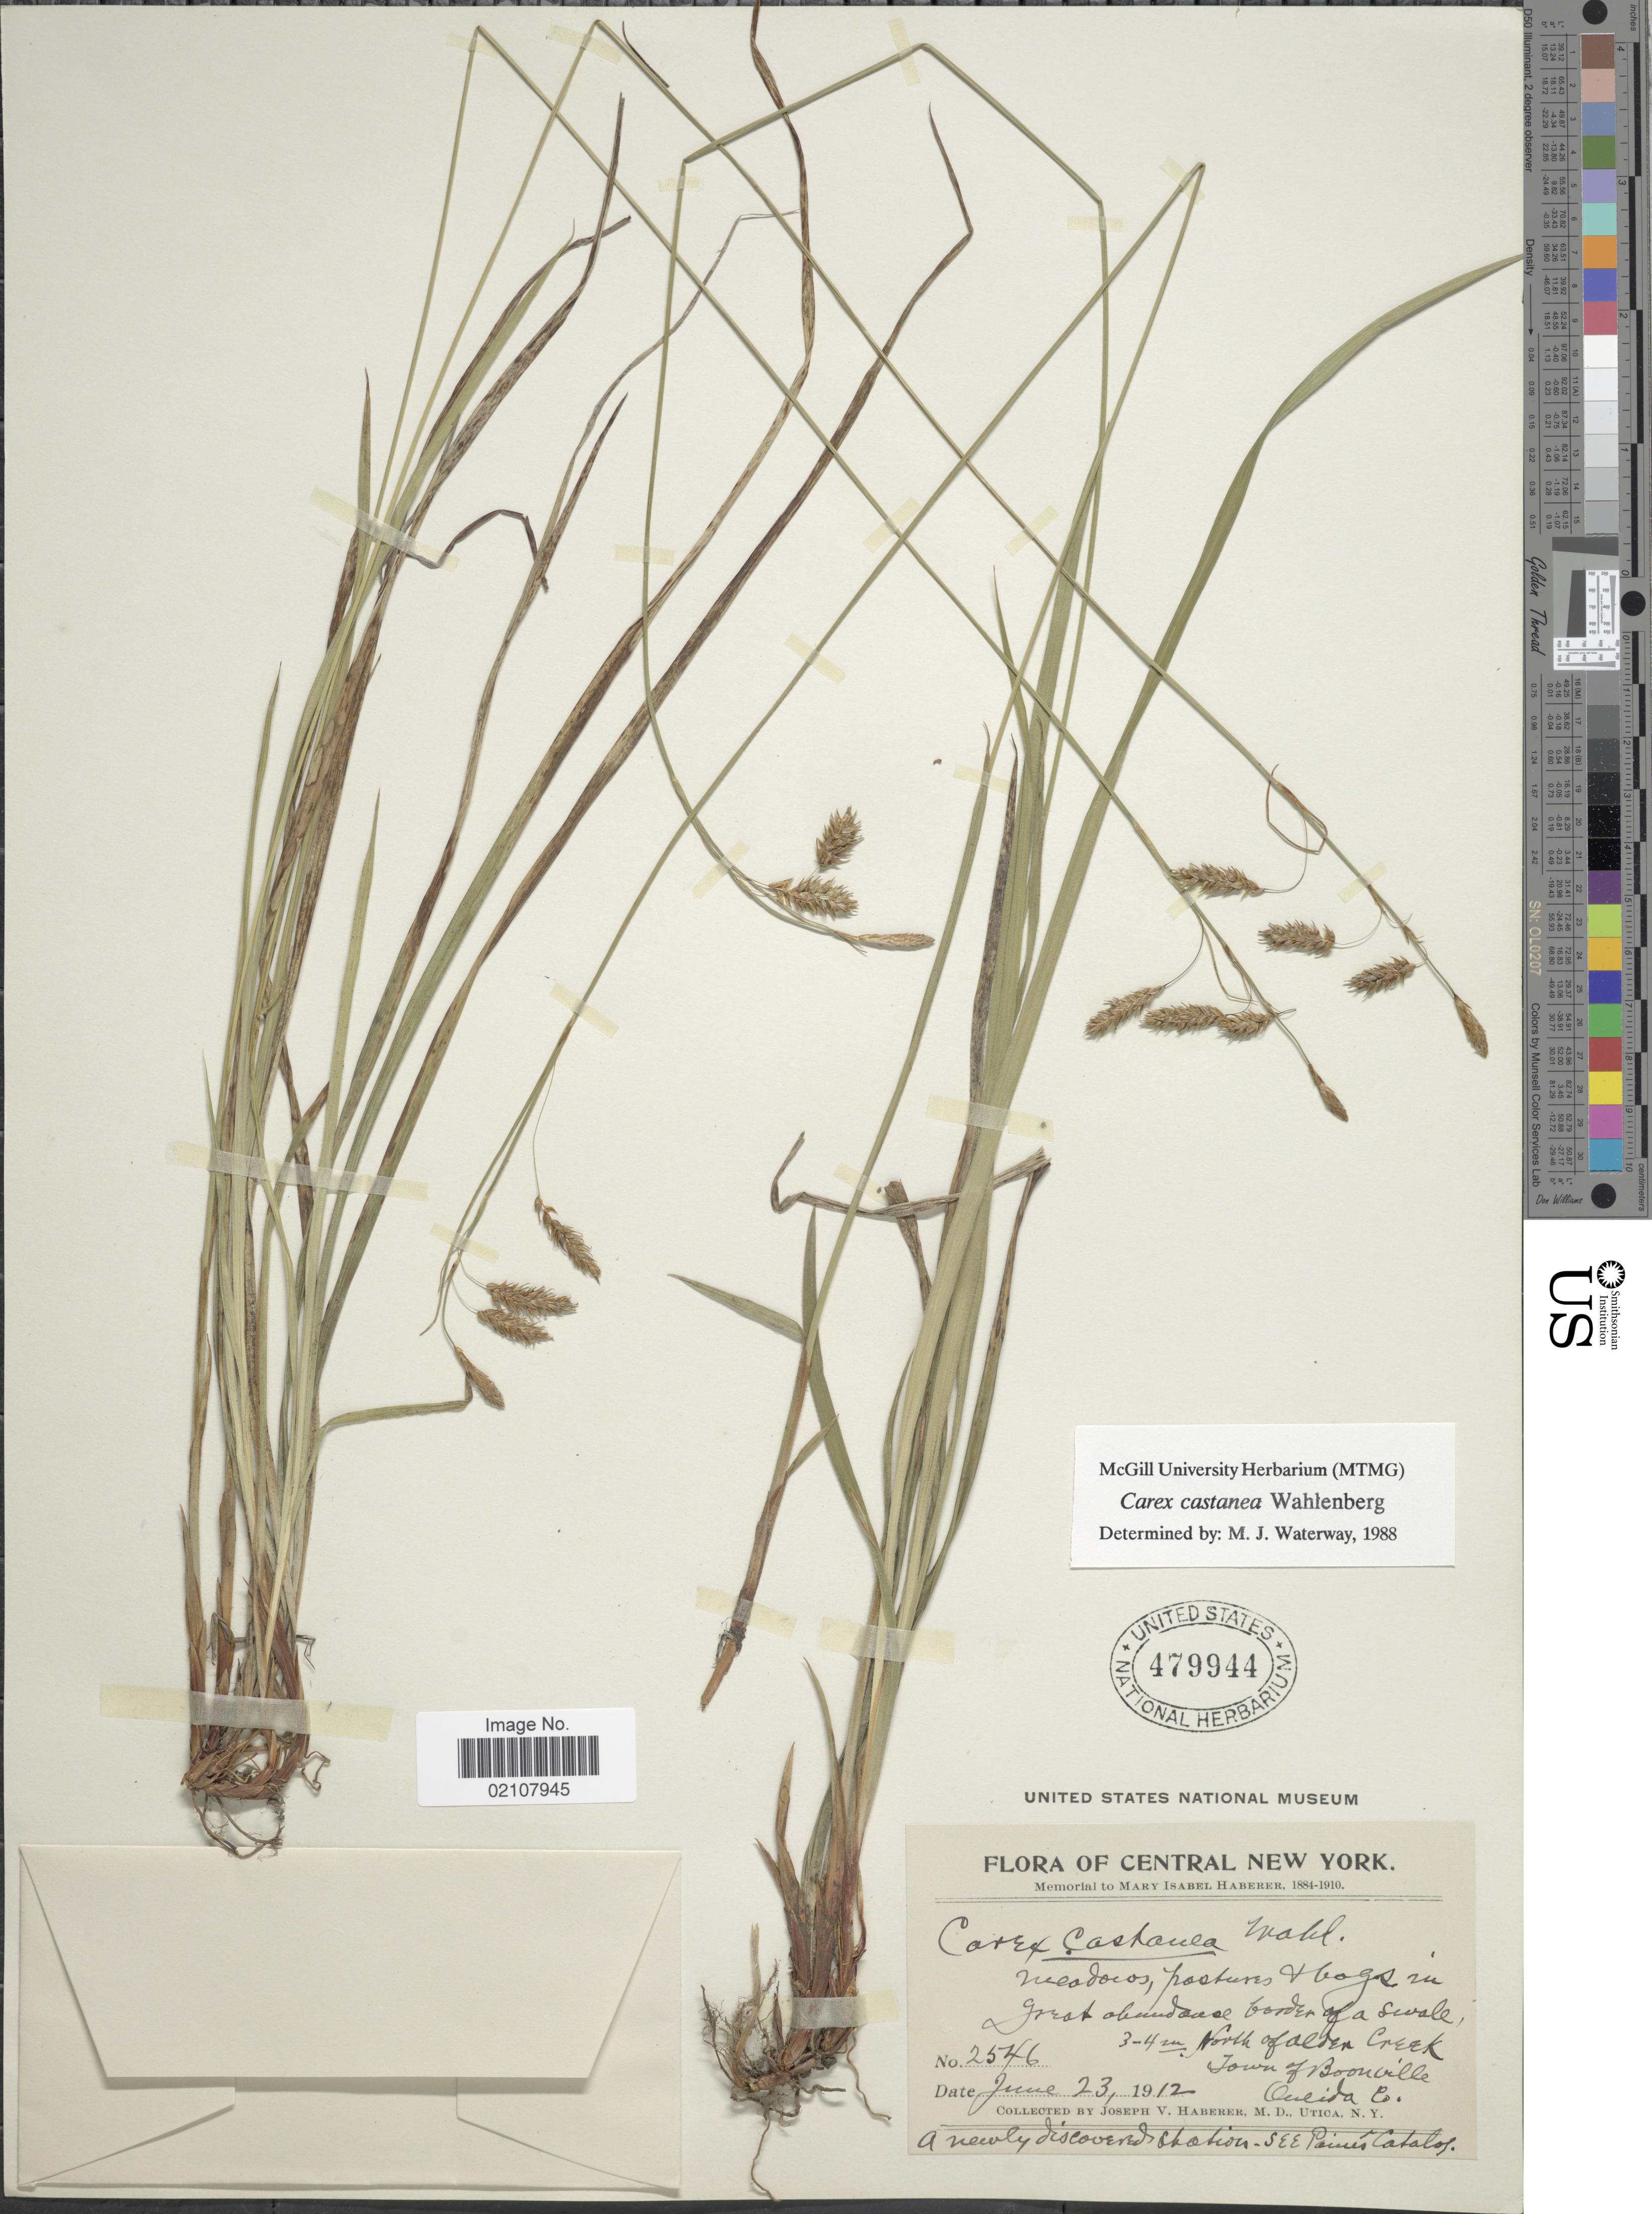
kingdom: Plantae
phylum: Tracheophyta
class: Liliopsida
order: Poales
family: Cyperaceae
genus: Carex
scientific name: Carex castanea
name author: Wahlenb.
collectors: J. V. Haberer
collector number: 2546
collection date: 1912-06-23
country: United States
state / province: New York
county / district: Oneida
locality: Central New York, Meadows, pastures + bogs in Great abundance, border of a swale; 3-4 m North of Alden Creek Town of Boonville, Oneida Co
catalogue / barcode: US 479944